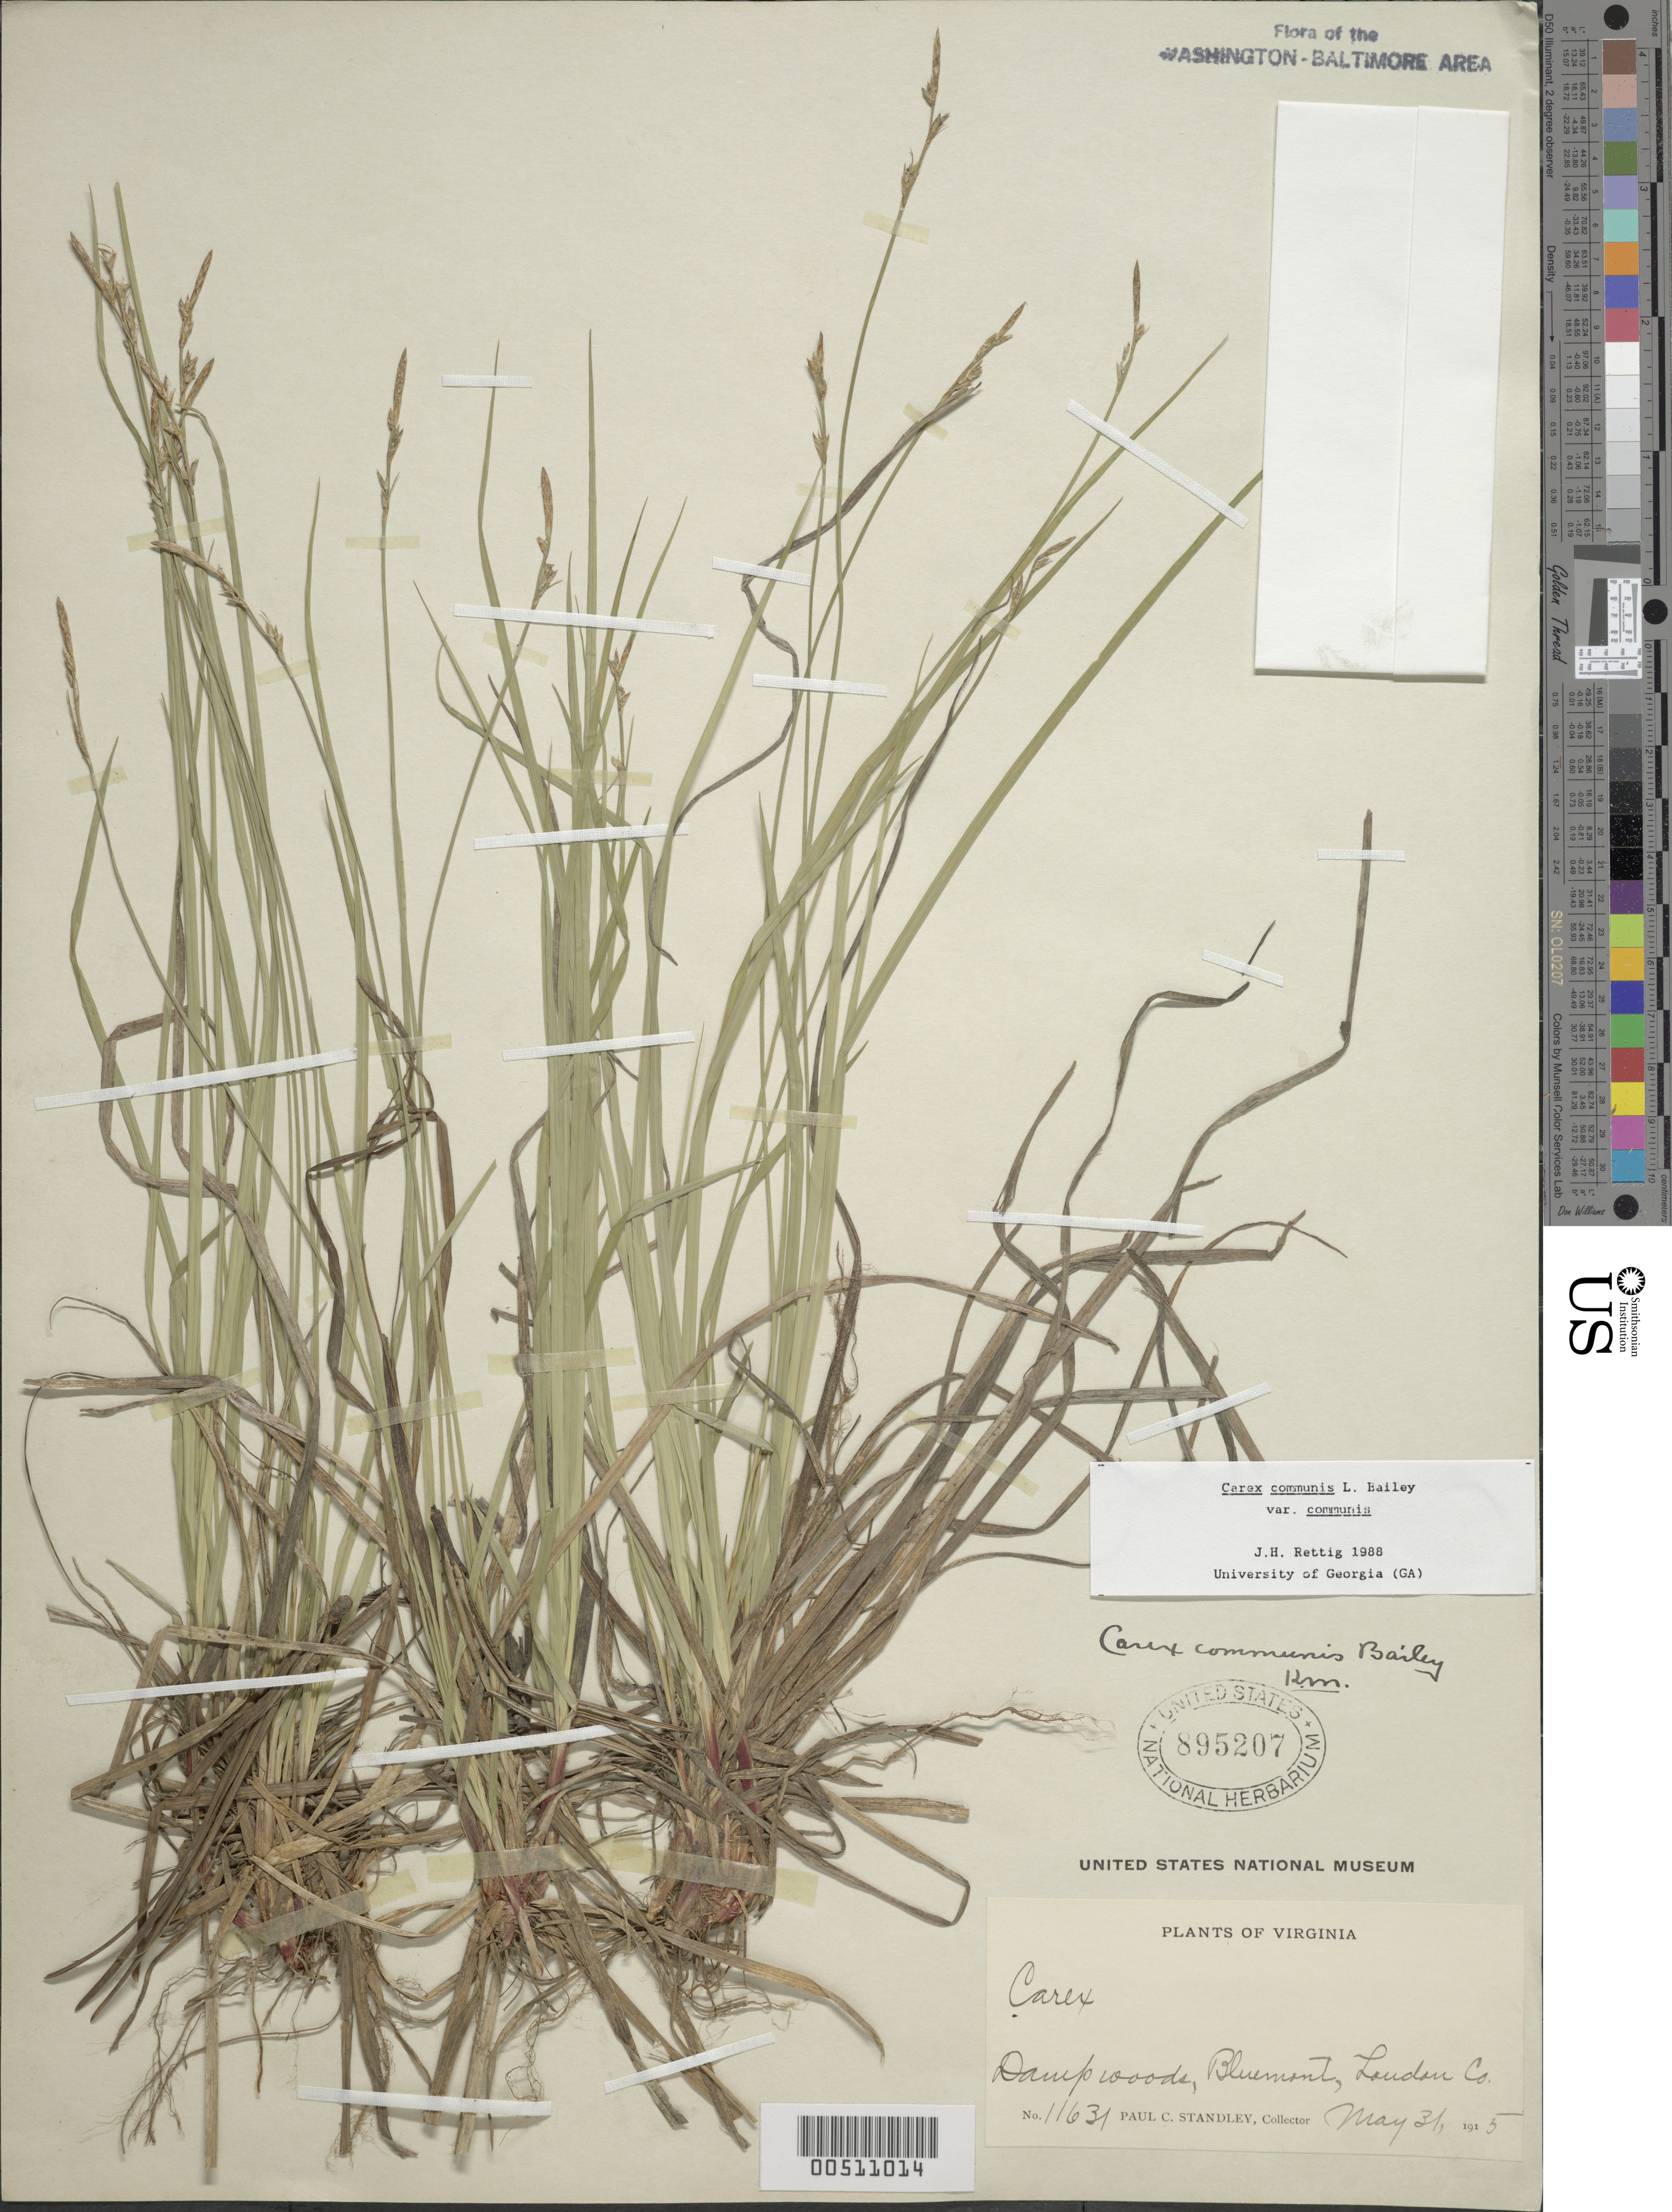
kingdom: Plantae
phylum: Tracheophyta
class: Liliopsida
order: Poales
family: Cyperaceae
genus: Carex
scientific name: Carex communis var. communis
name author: L.H. Bailey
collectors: P. C. Standley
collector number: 11631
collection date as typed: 31 May 1915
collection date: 1915-05-31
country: United States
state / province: Virginia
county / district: Loudoun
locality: Bluemont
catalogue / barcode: US 895207